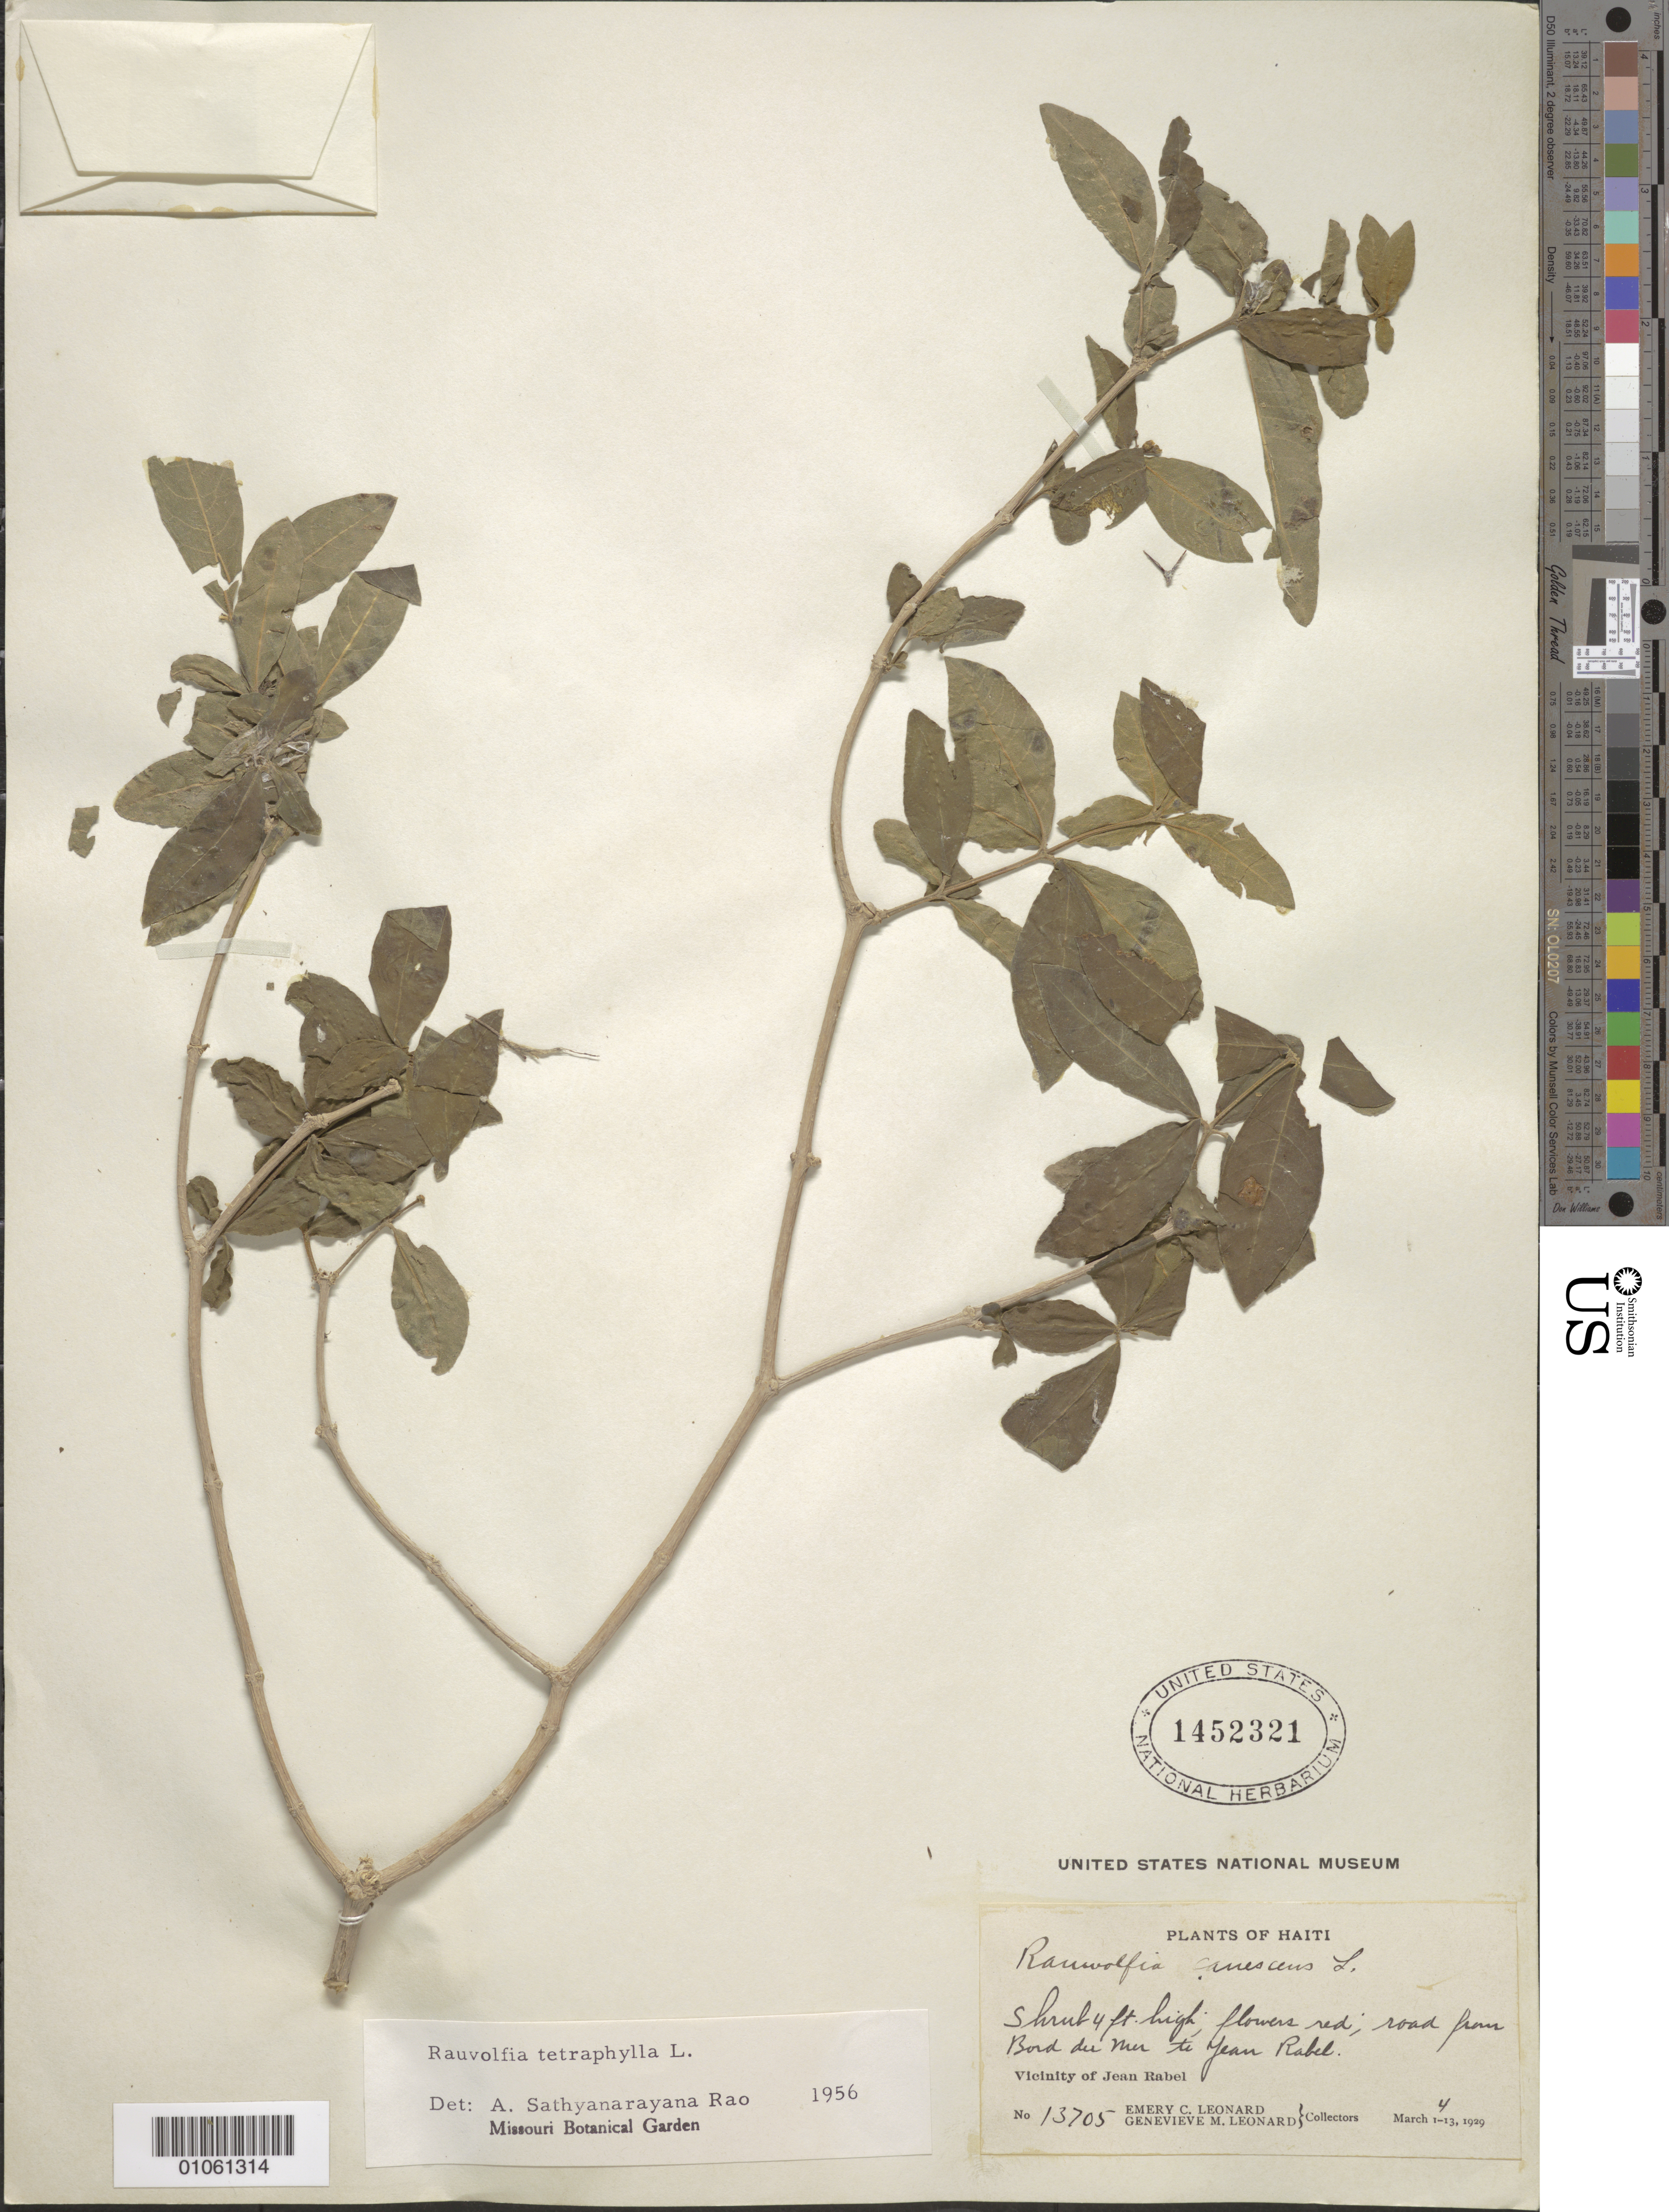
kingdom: Plantae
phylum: Tracheophyta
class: Magnoliopsida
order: Gentianales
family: Apocynaceae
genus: Rauvolfia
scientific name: Rauvolfia tetraphylla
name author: L.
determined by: Rao, A. S.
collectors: E. C. Leonard & G. M. Leonard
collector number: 13705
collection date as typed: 04 Mar 1929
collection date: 1929-03-04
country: Haiti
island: Hispaniola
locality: Road from Bord du Mer to Jean Rabel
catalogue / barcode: US 1452321